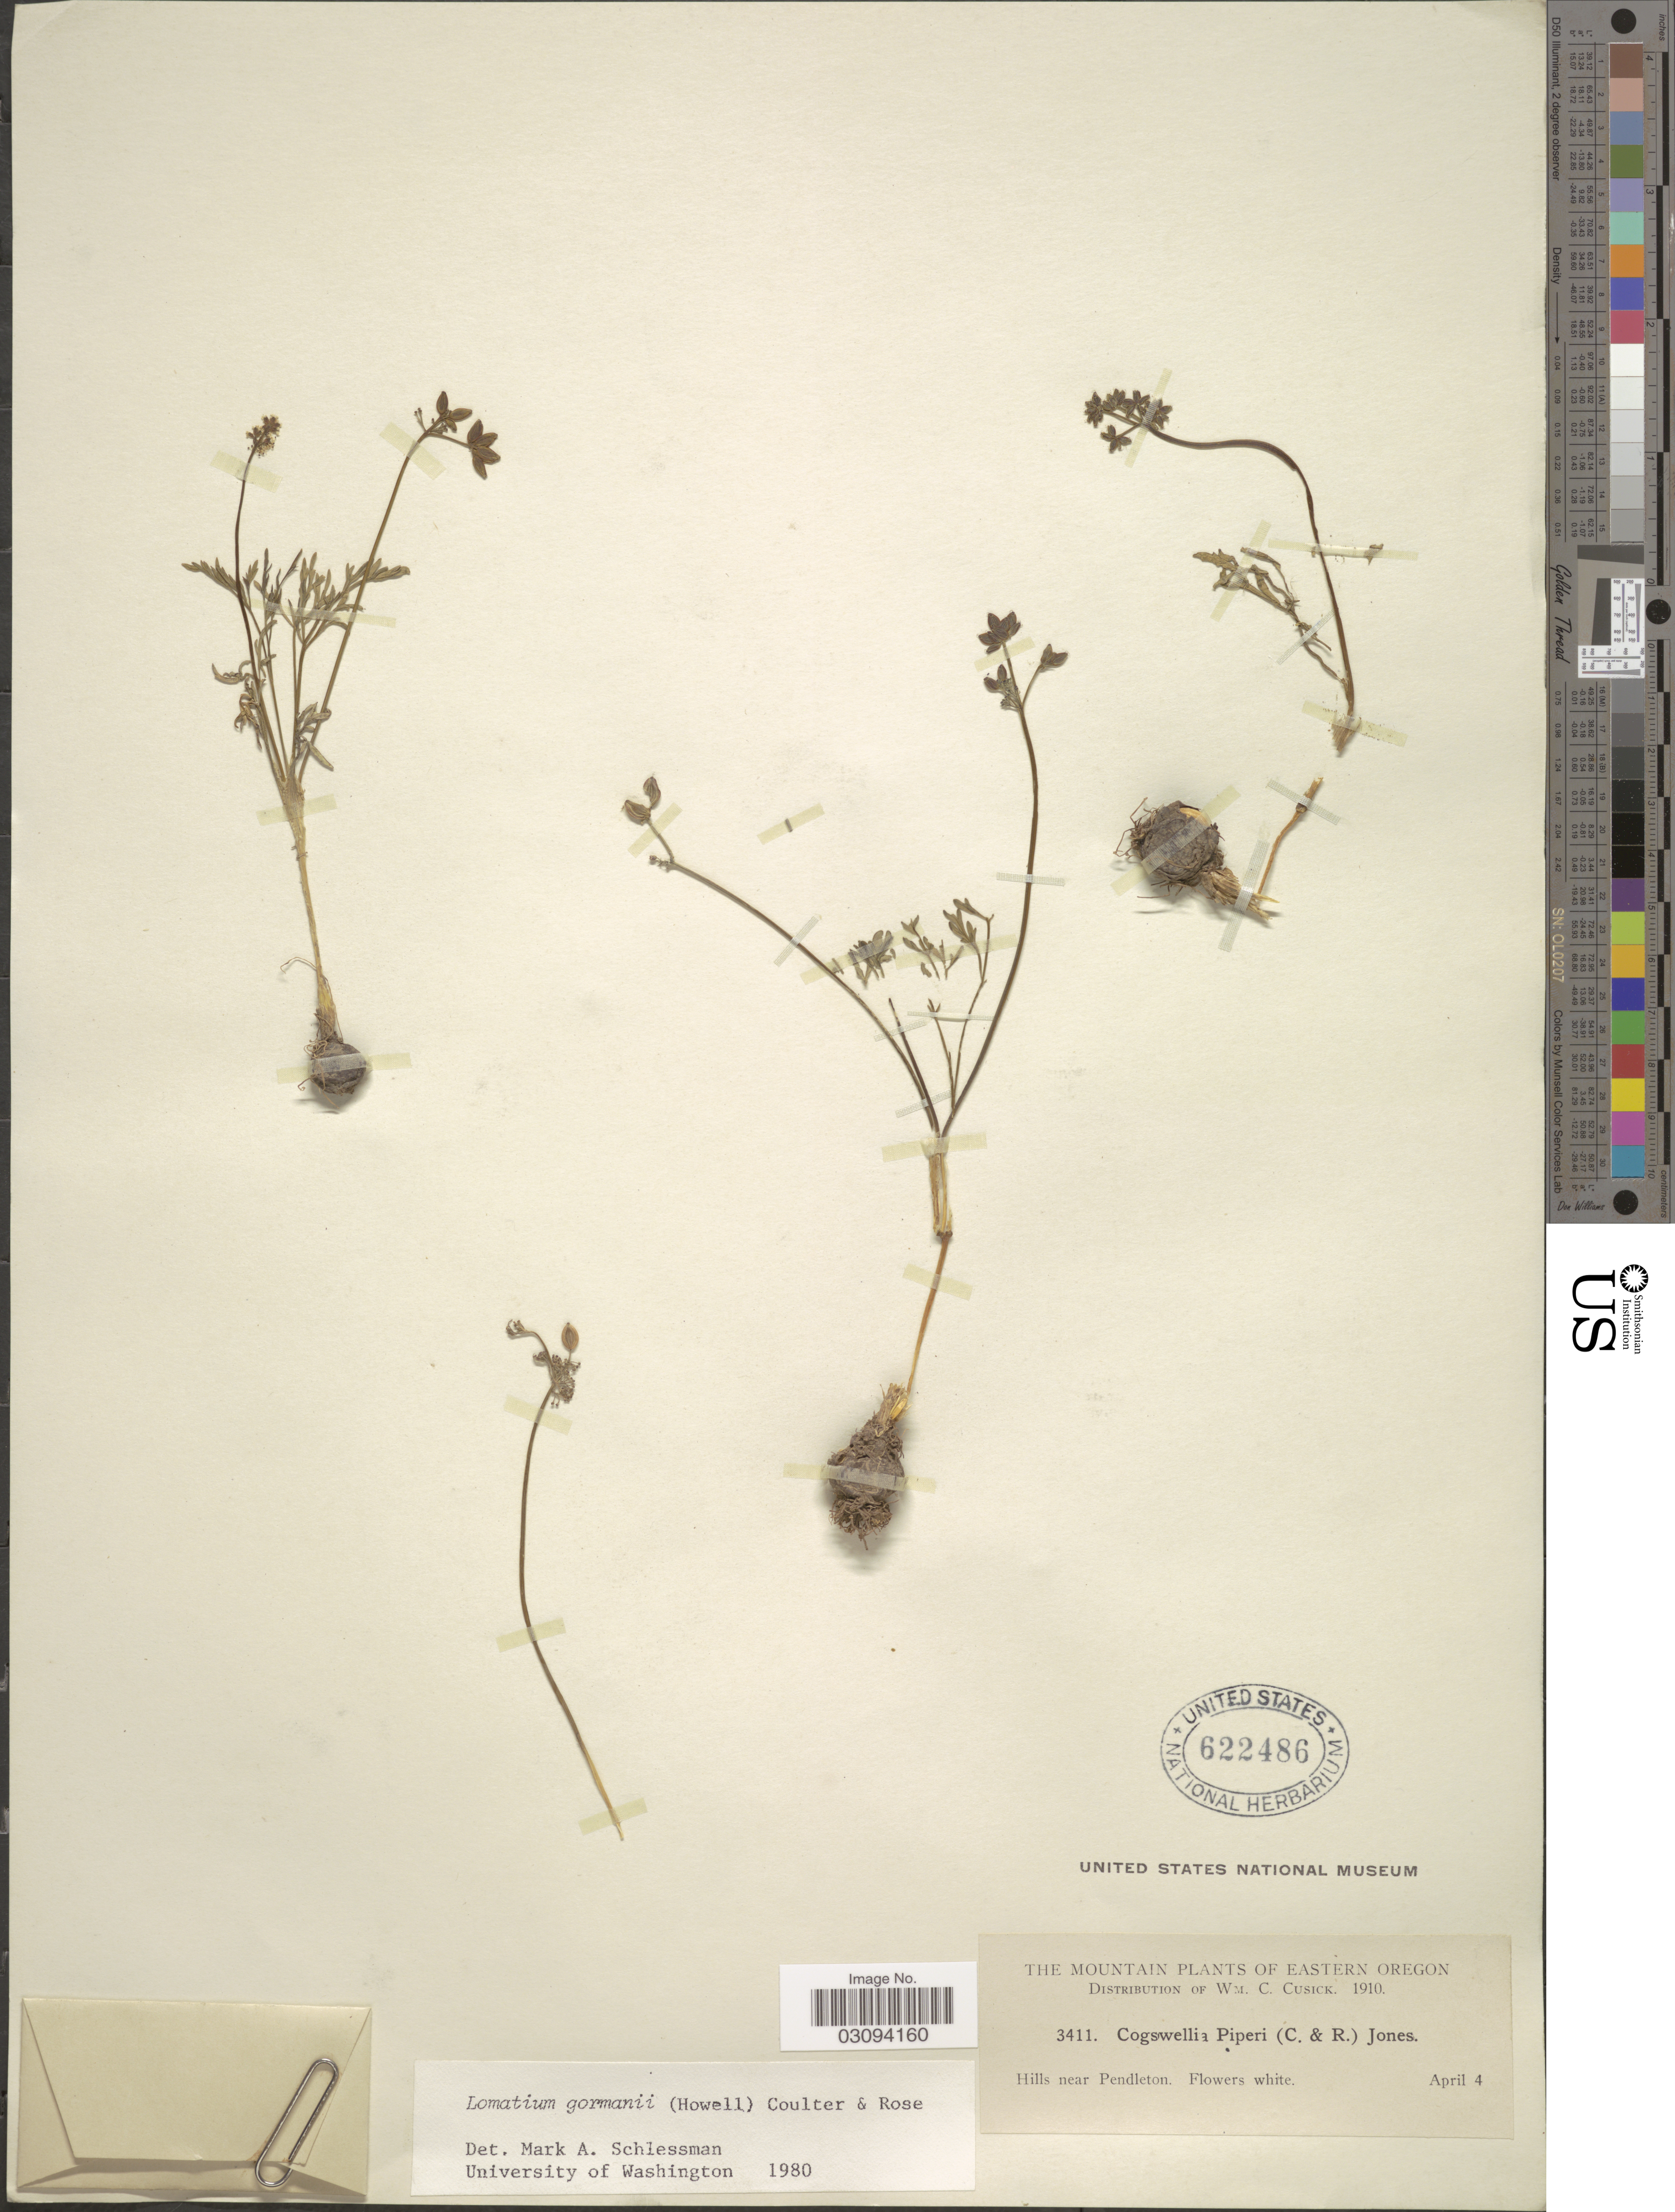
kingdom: Plantae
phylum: Tracheophyta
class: Magnoliopsida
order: Apiales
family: Apiaceae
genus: Lomatium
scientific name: Lomatium gormanii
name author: (Howell) J.M. Coult. & Rose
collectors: W. C. Cusick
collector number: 3411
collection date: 1910-04-04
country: United States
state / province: Oregon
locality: Eastern Oregon. Hills near Pendleton.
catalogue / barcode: US 622486